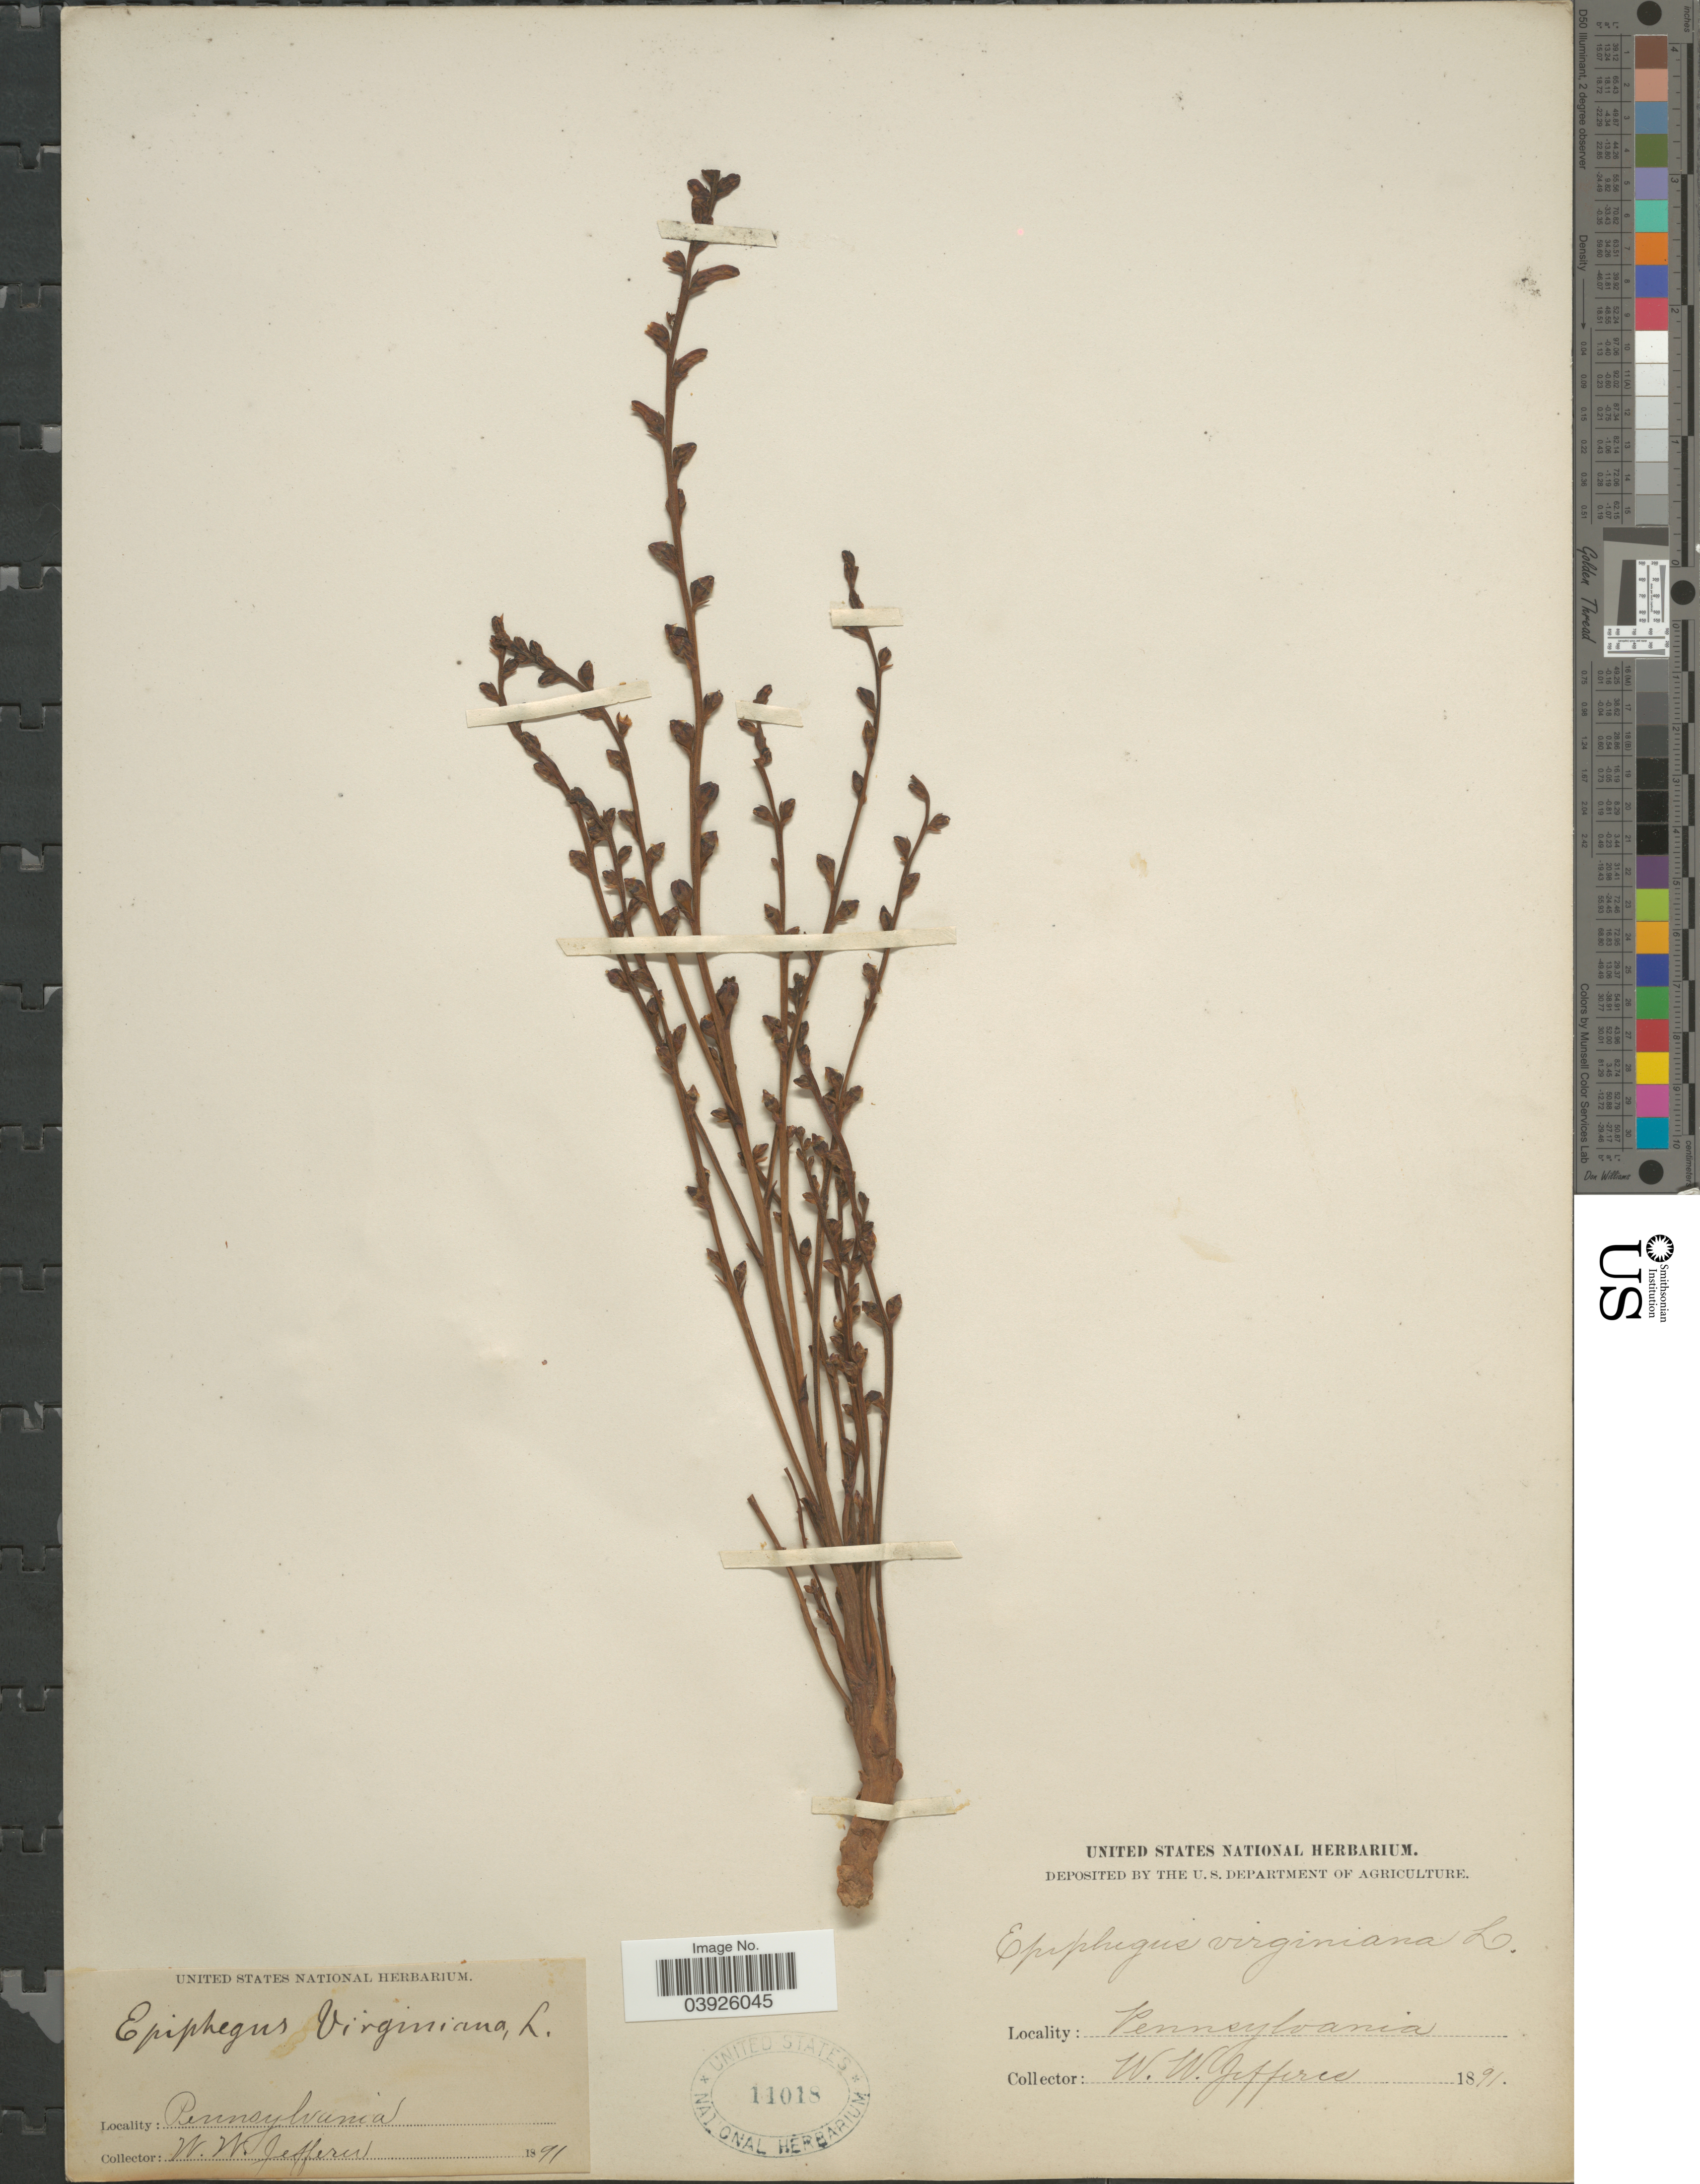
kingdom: Plantae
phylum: Tracheophyta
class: Magnoliopsida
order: Lamiales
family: Orobanchaceae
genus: Epifagus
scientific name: Epifagus virginiana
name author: (L.) W.P.C. Barton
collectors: W. Jefferies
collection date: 1891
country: United States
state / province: Pennsylvania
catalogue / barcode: US 11018